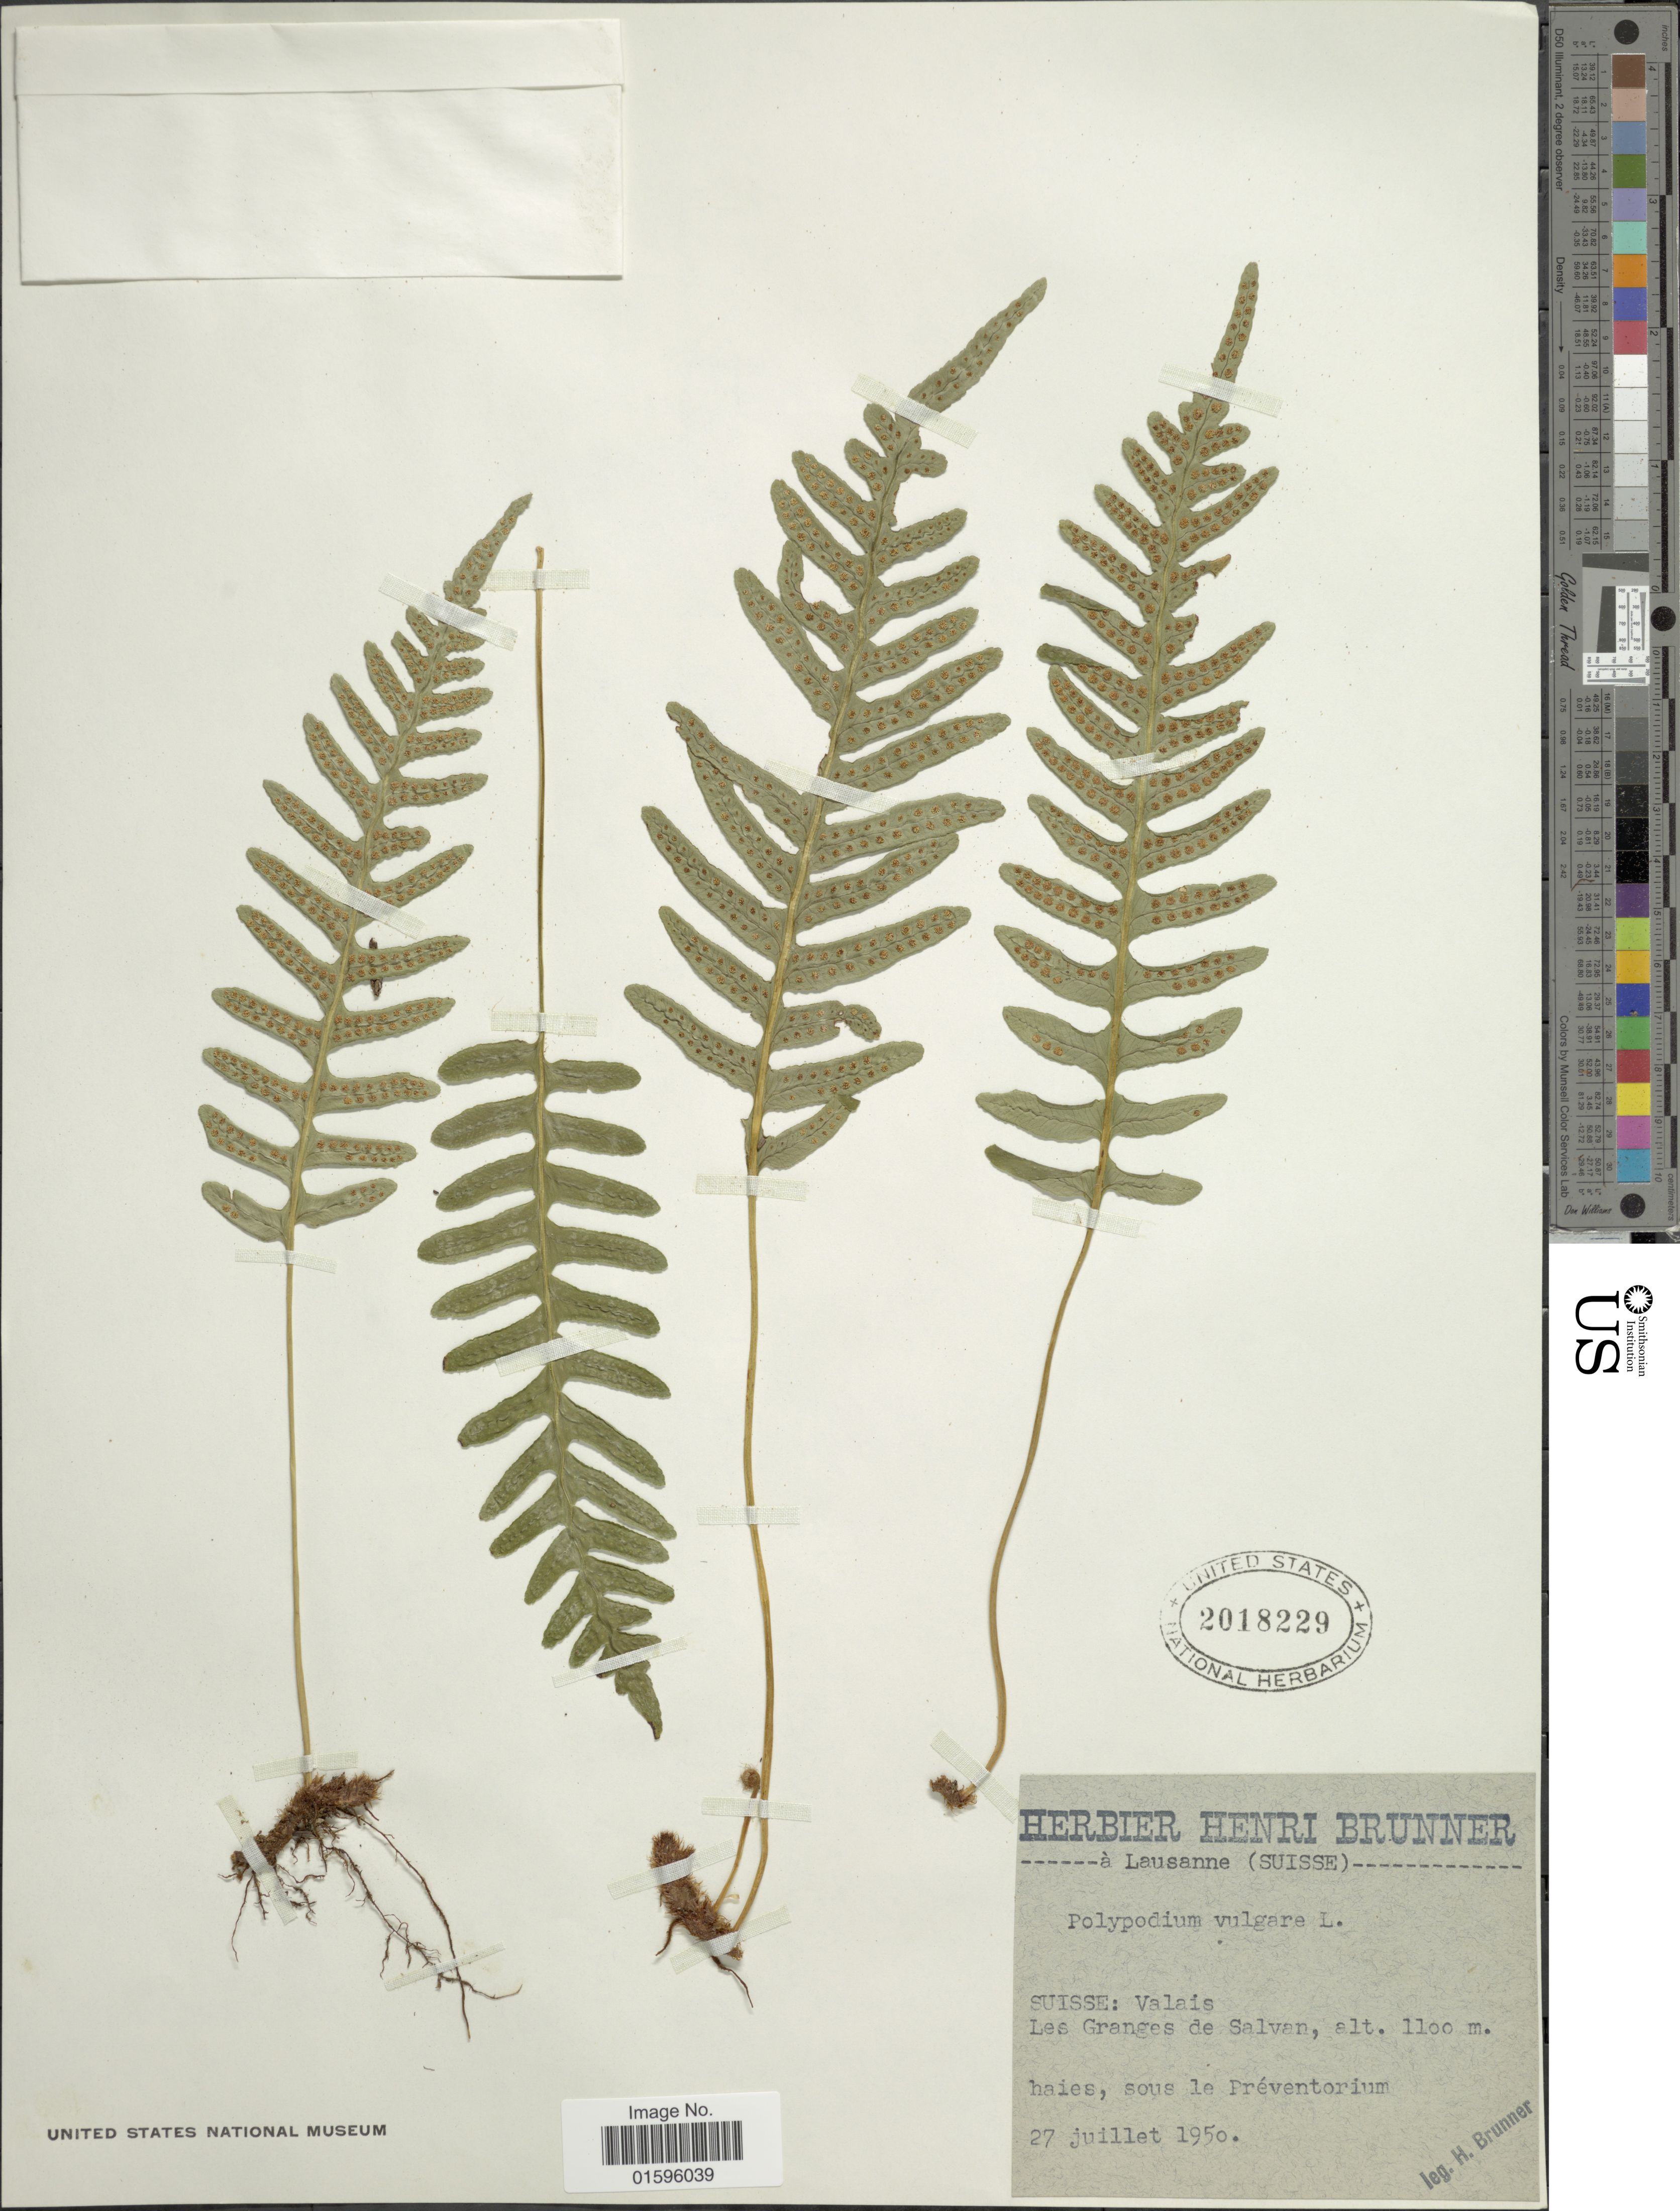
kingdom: Plantae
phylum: Tracheophyta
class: Polypodiopsida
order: Polypodiales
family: Polypodiaceae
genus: Polypodium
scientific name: Polypodium vulgare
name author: L.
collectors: H. Brunner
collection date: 1950-07-27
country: Switzerland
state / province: Valais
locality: Suisse: Valais, Les Granges de Salvan, sous le Preventorium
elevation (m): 1100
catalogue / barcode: US 2018229